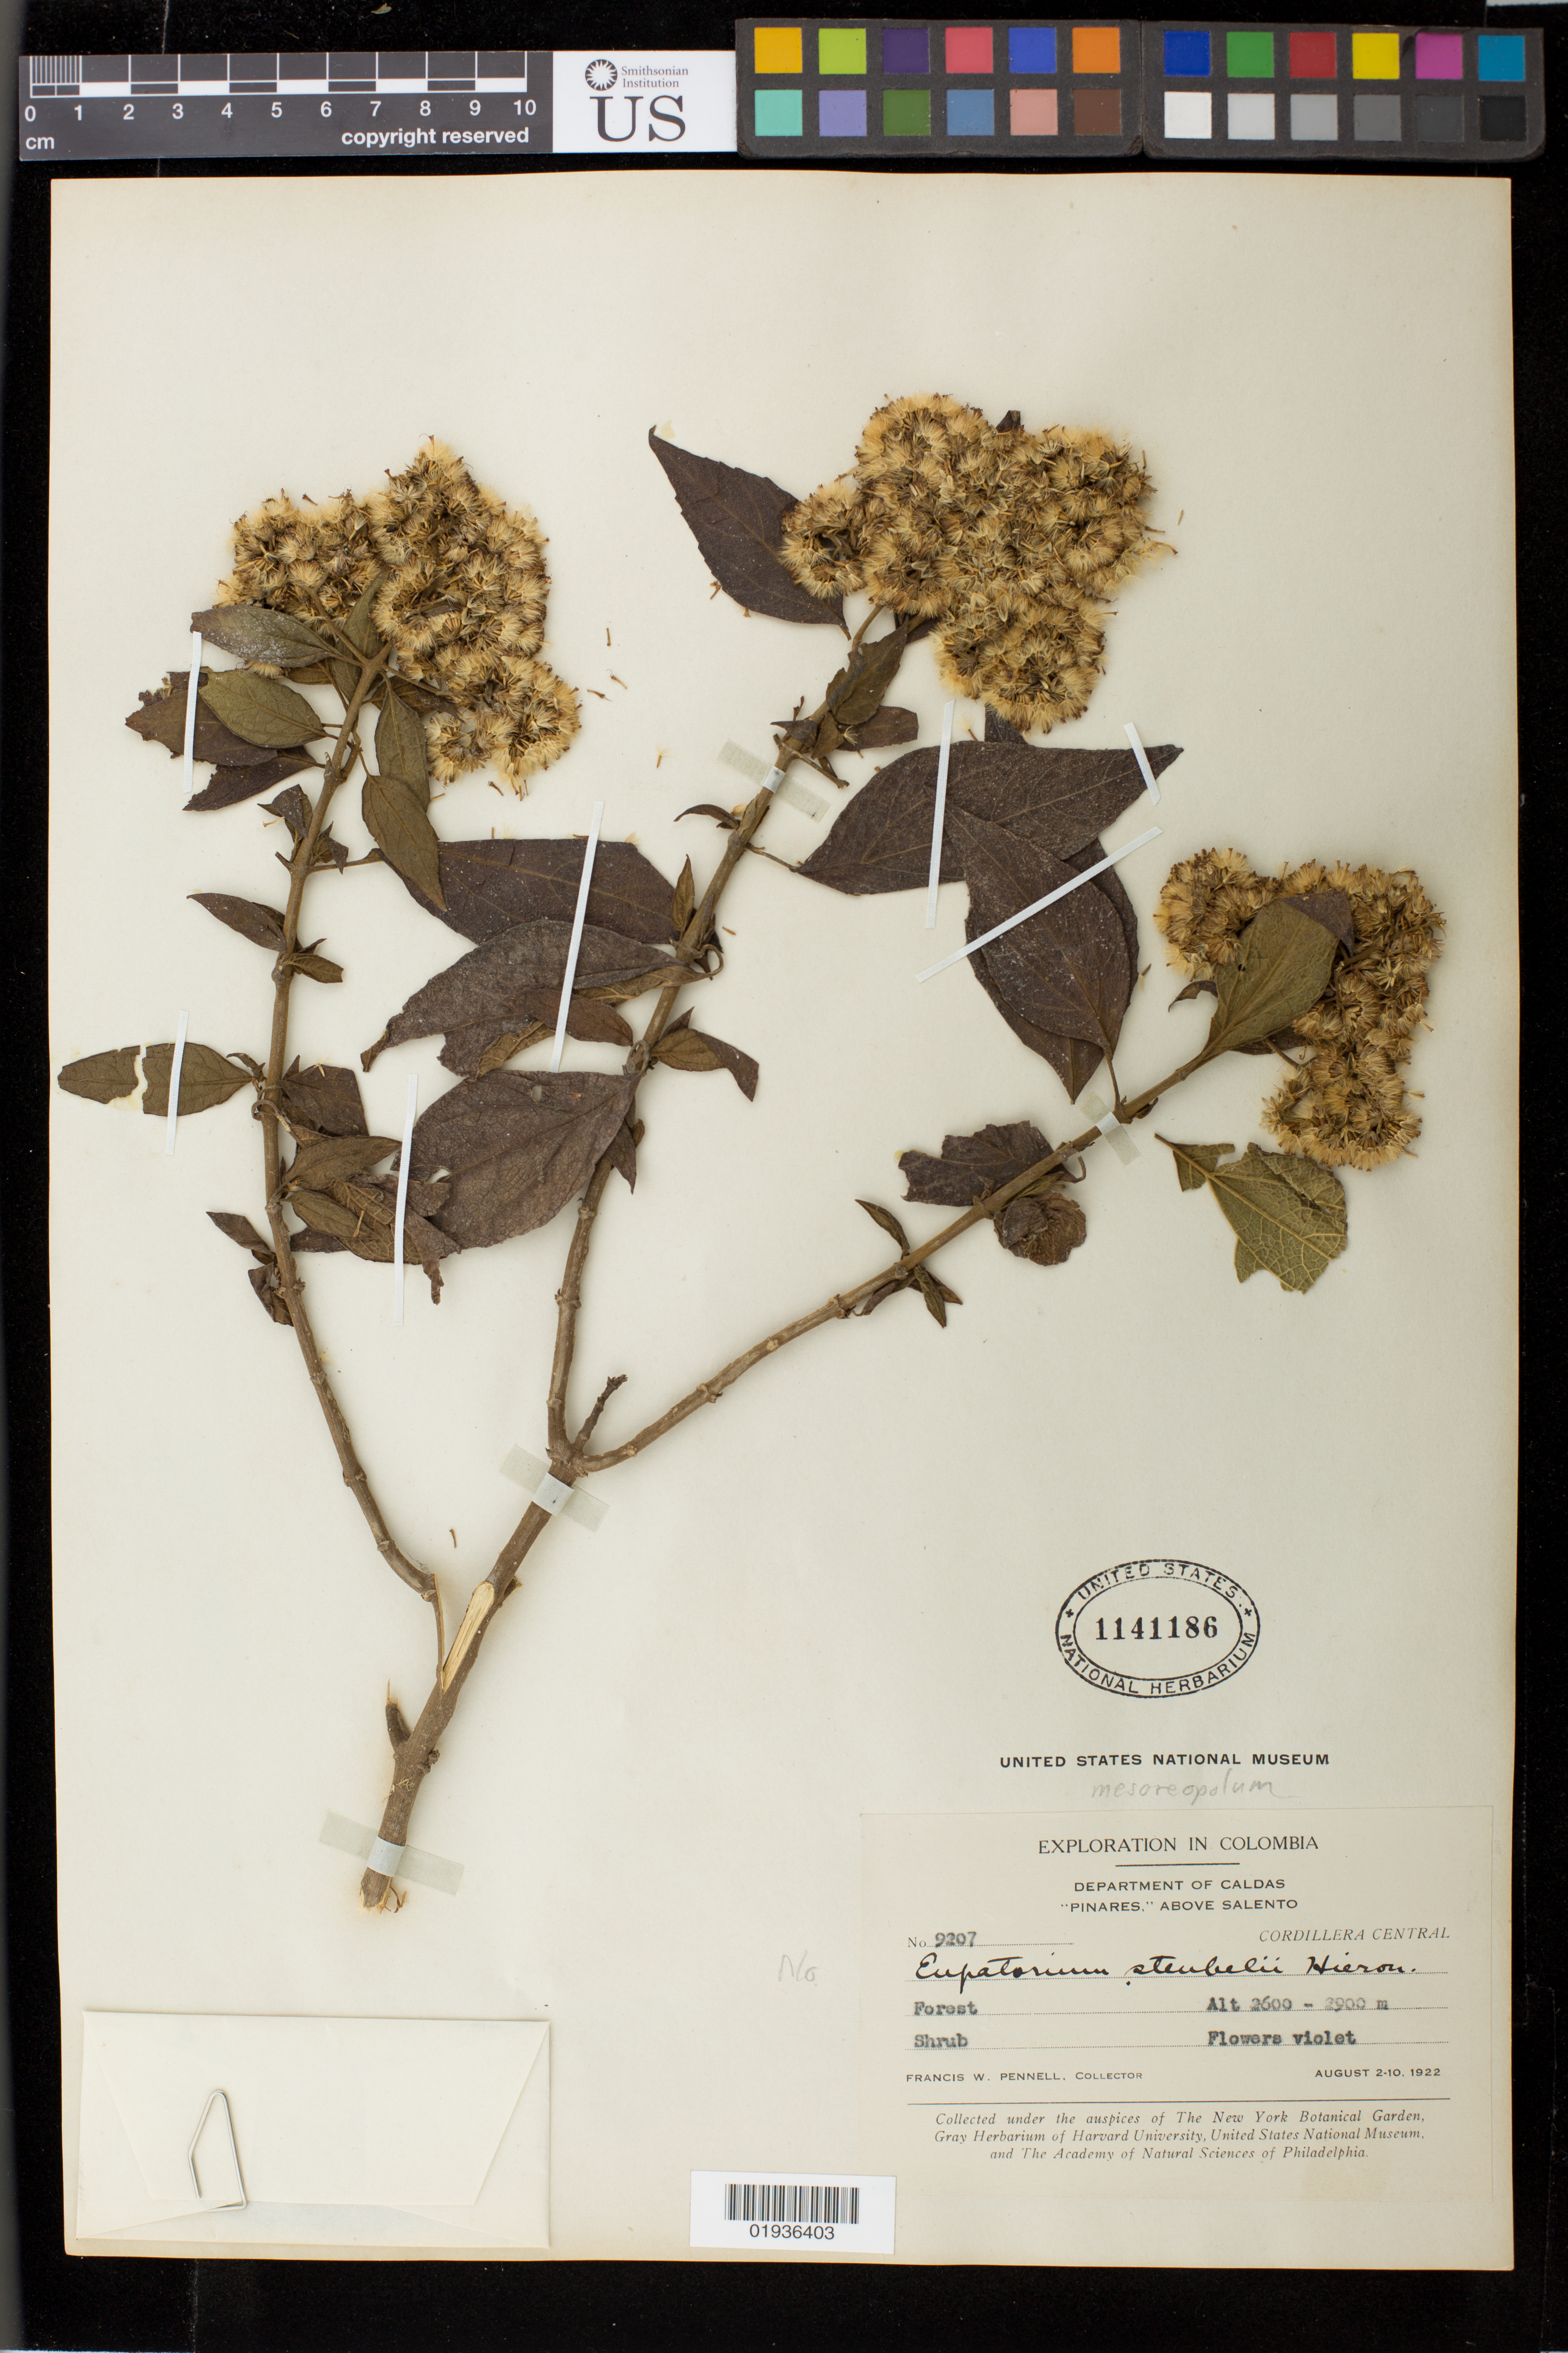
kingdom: Plantae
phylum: Tracheophyta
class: Magnoliopsida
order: Asterales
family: Asteraceae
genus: Koanophyllon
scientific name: Koanophyllon mesoreopolum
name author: (B.L. Rob.) R.M. King & H. Rob.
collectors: F. W. Pennell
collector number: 9207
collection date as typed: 02 Aug 1922 to 10 Aug 1922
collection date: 1922-08-02/1922-08-10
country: Colombia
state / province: Caldas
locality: Cordillera Central, Pinares, above Salento.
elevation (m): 2600